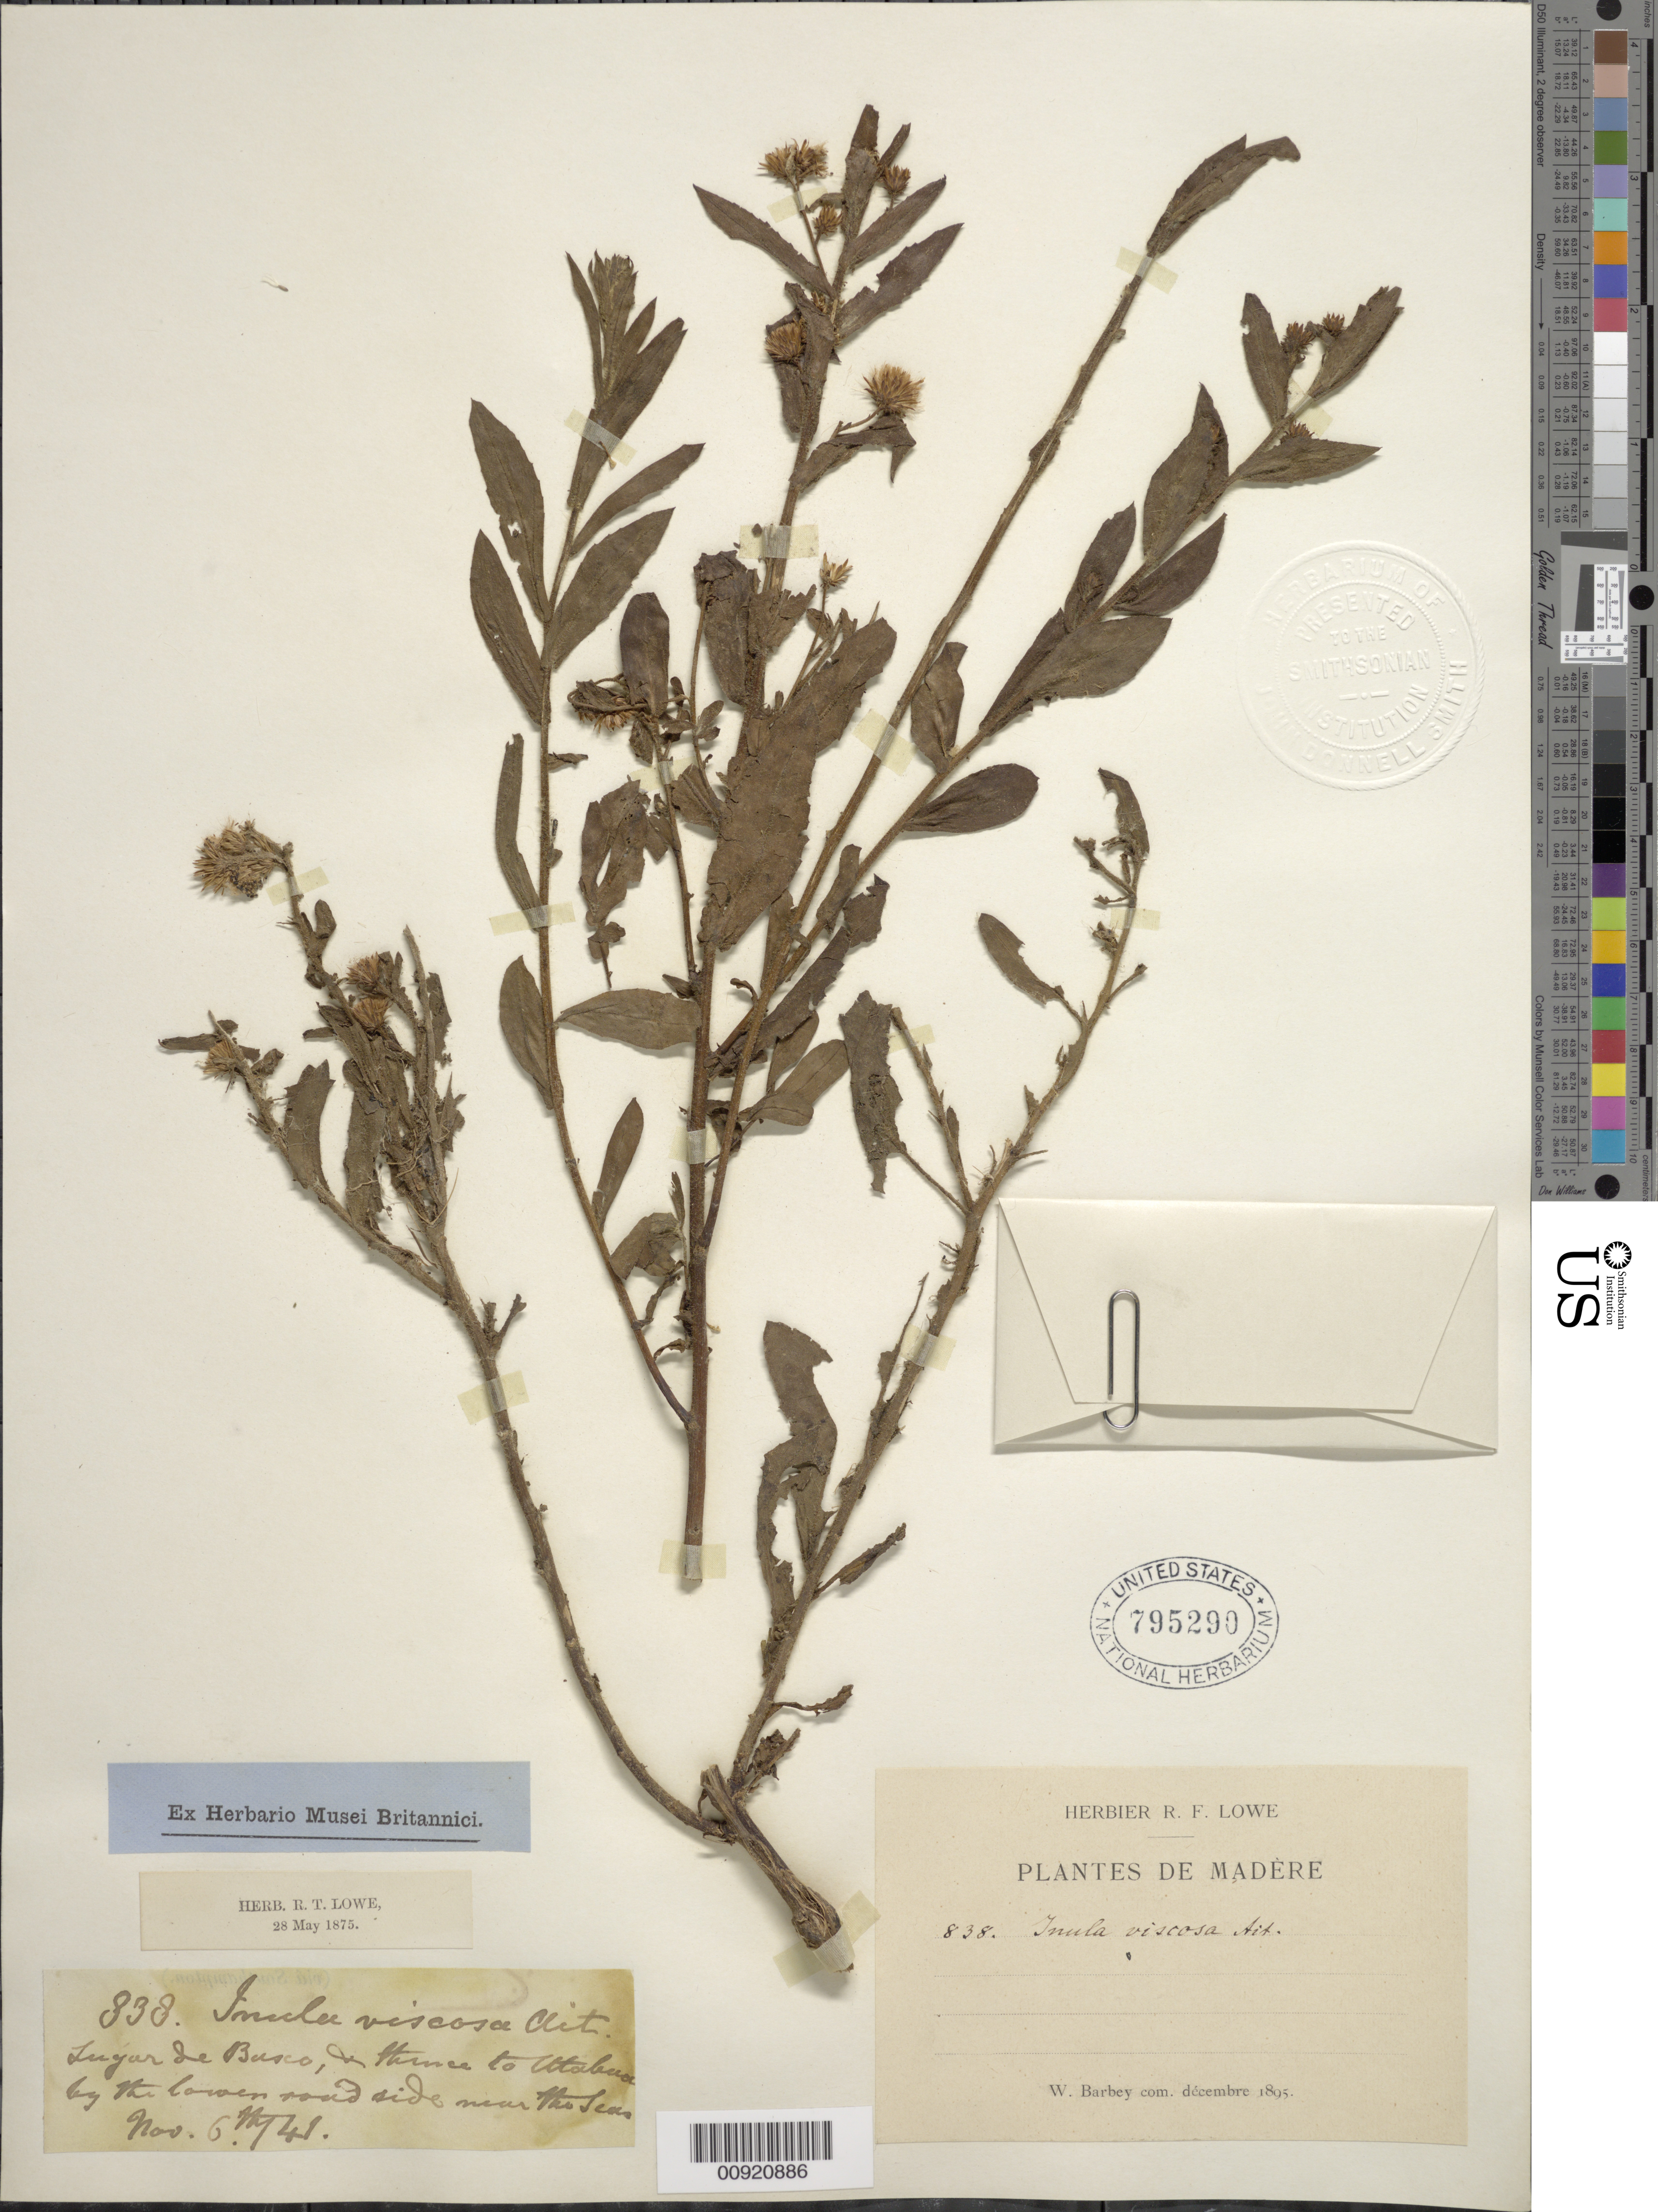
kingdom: Plantae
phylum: Tracheophyta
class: Magnoliopsida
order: Asterales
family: Asteraceae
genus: Inula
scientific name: Inula viscosa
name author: (L.) Aiton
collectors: ex herb. R. F. Lowe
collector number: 838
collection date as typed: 06 Nov 1841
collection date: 1841-11-06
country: Portugal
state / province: Madeira (Aut. Reg.)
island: Madeira Is.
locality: Plantes De Madère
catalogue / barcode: US 795290